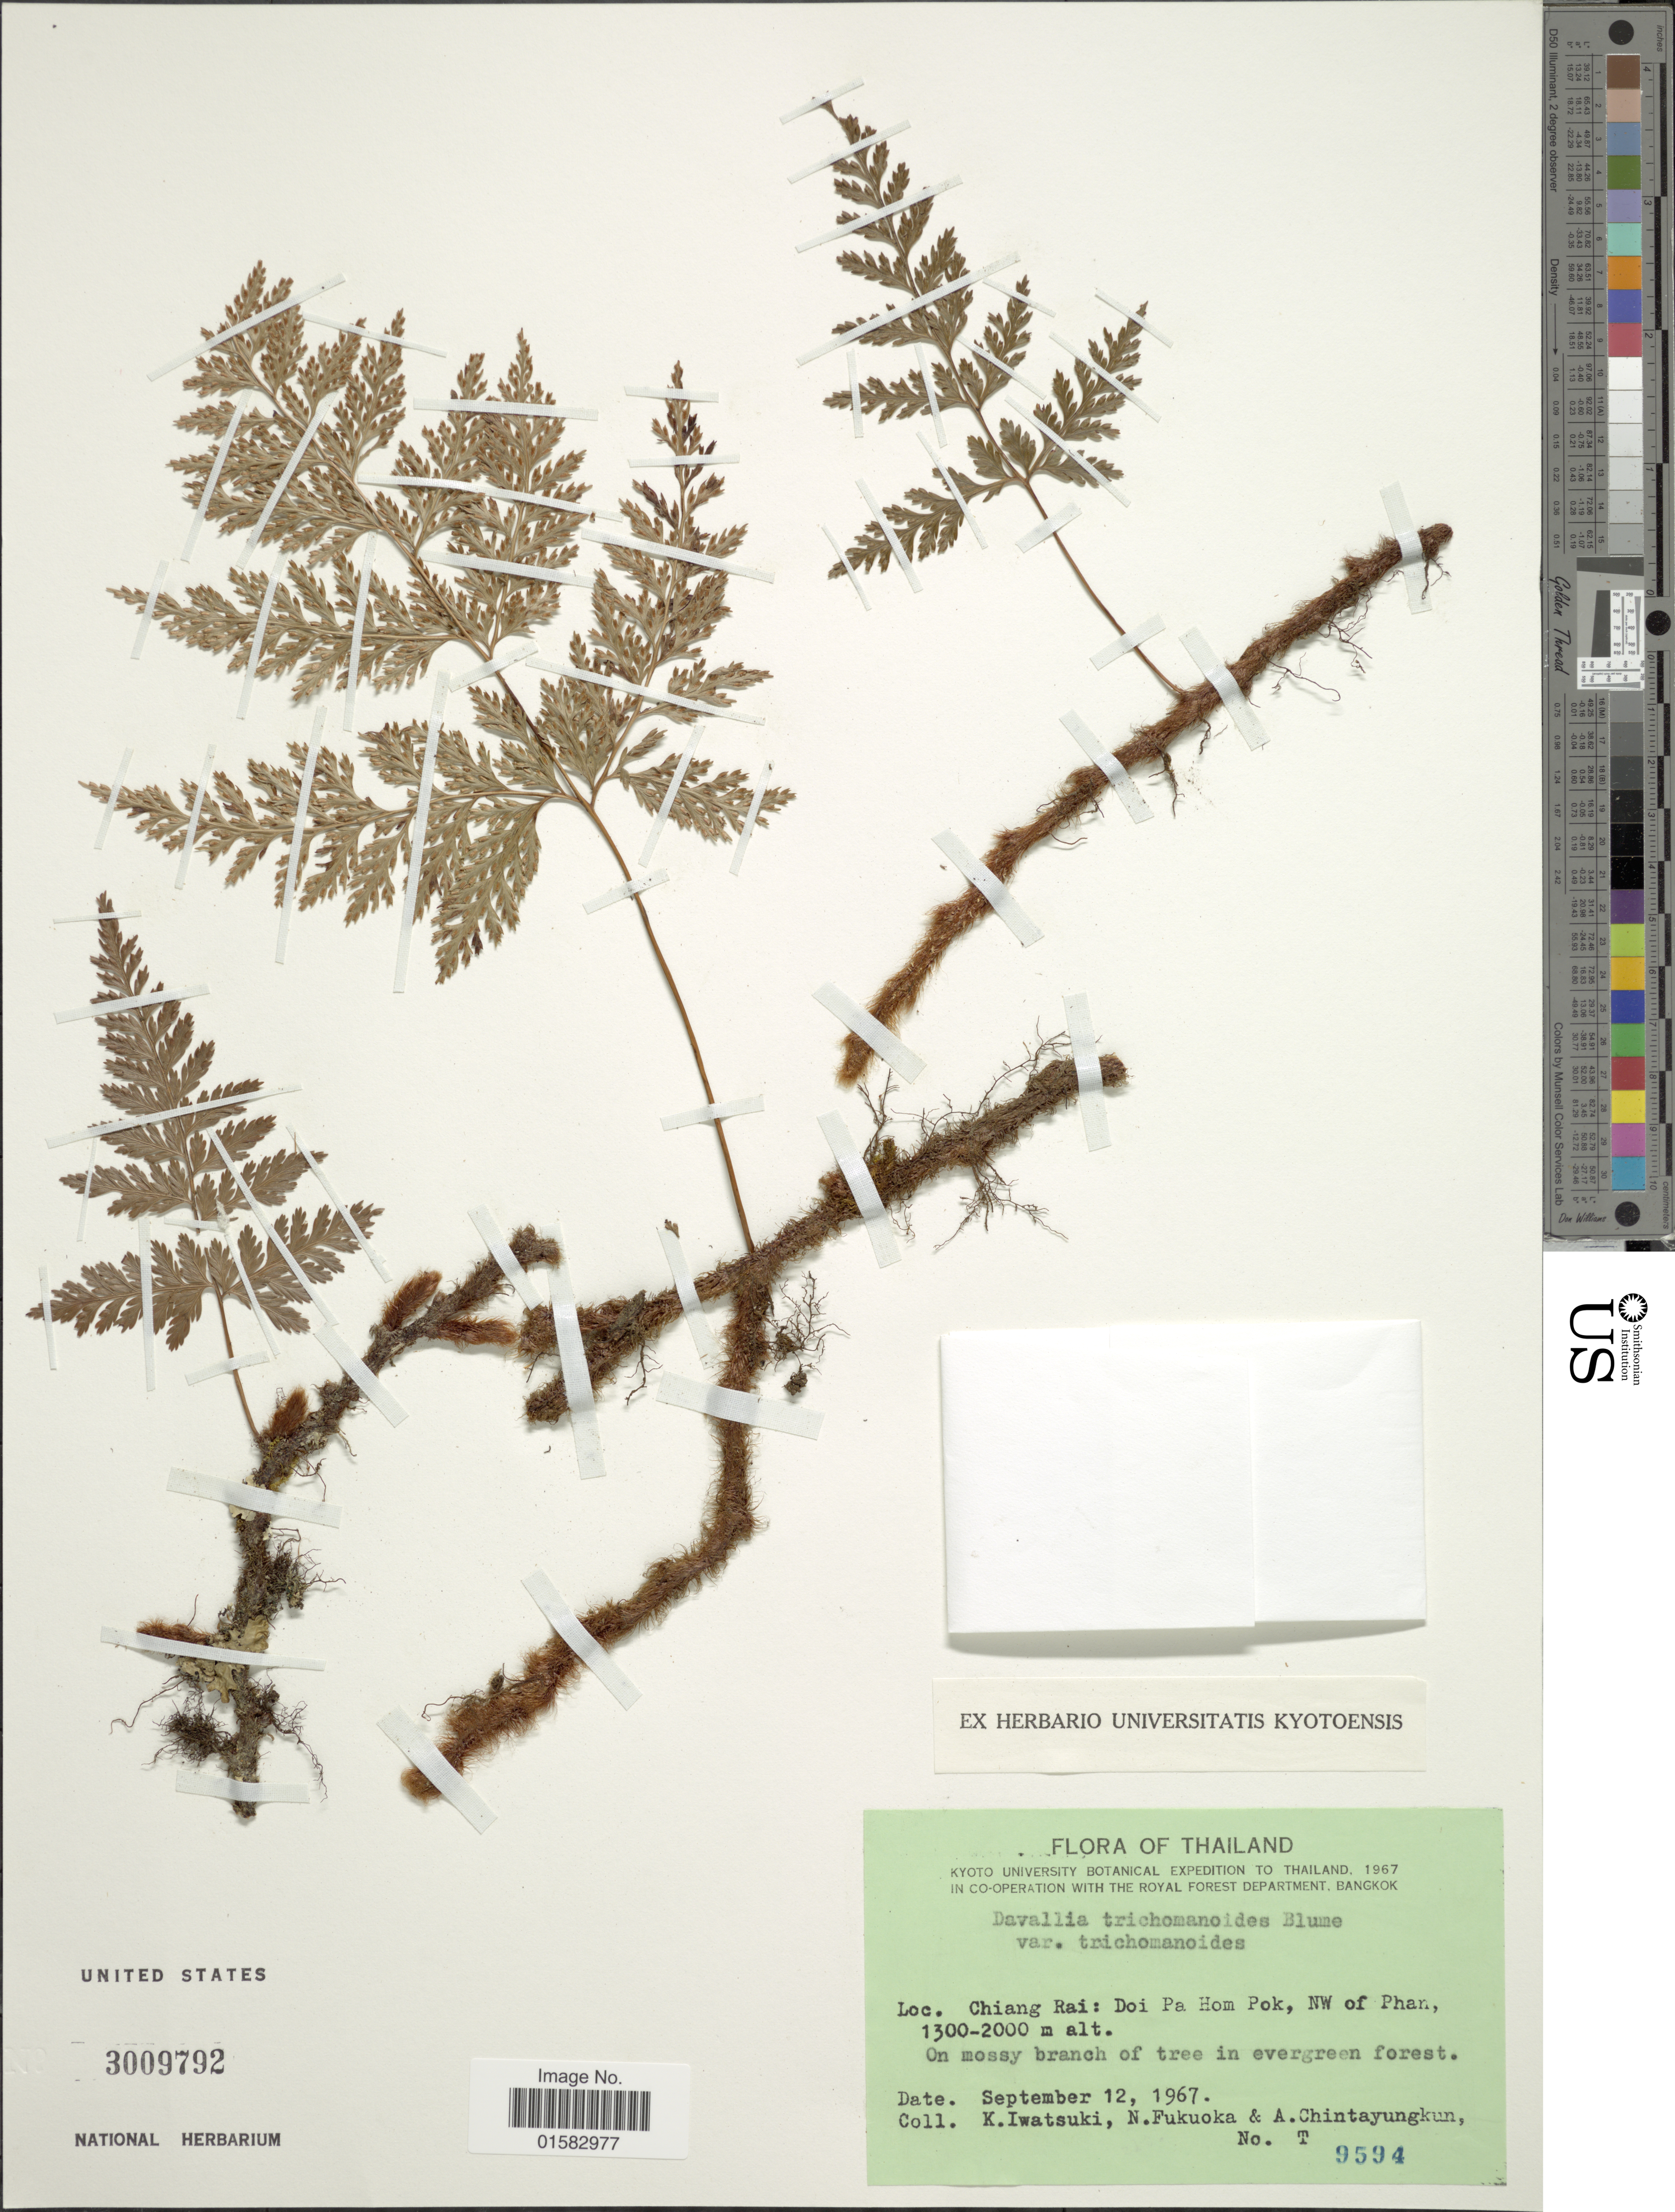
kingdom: Plantae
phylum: Tracheophyta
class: Polypodiopsida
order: Polypodiales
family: Davalliaceae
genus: Davallia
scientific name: Davallia trichomanoides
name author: Blume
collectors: K. Iwatsuki, N. Fukuoka & A. Chintayungkun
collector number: T9594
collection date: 1967-09-12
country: Thailand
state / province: Chiang Rai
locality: Doi Pa Hom Pok, NW of Phan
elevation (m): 1300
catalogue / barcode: US 3009792